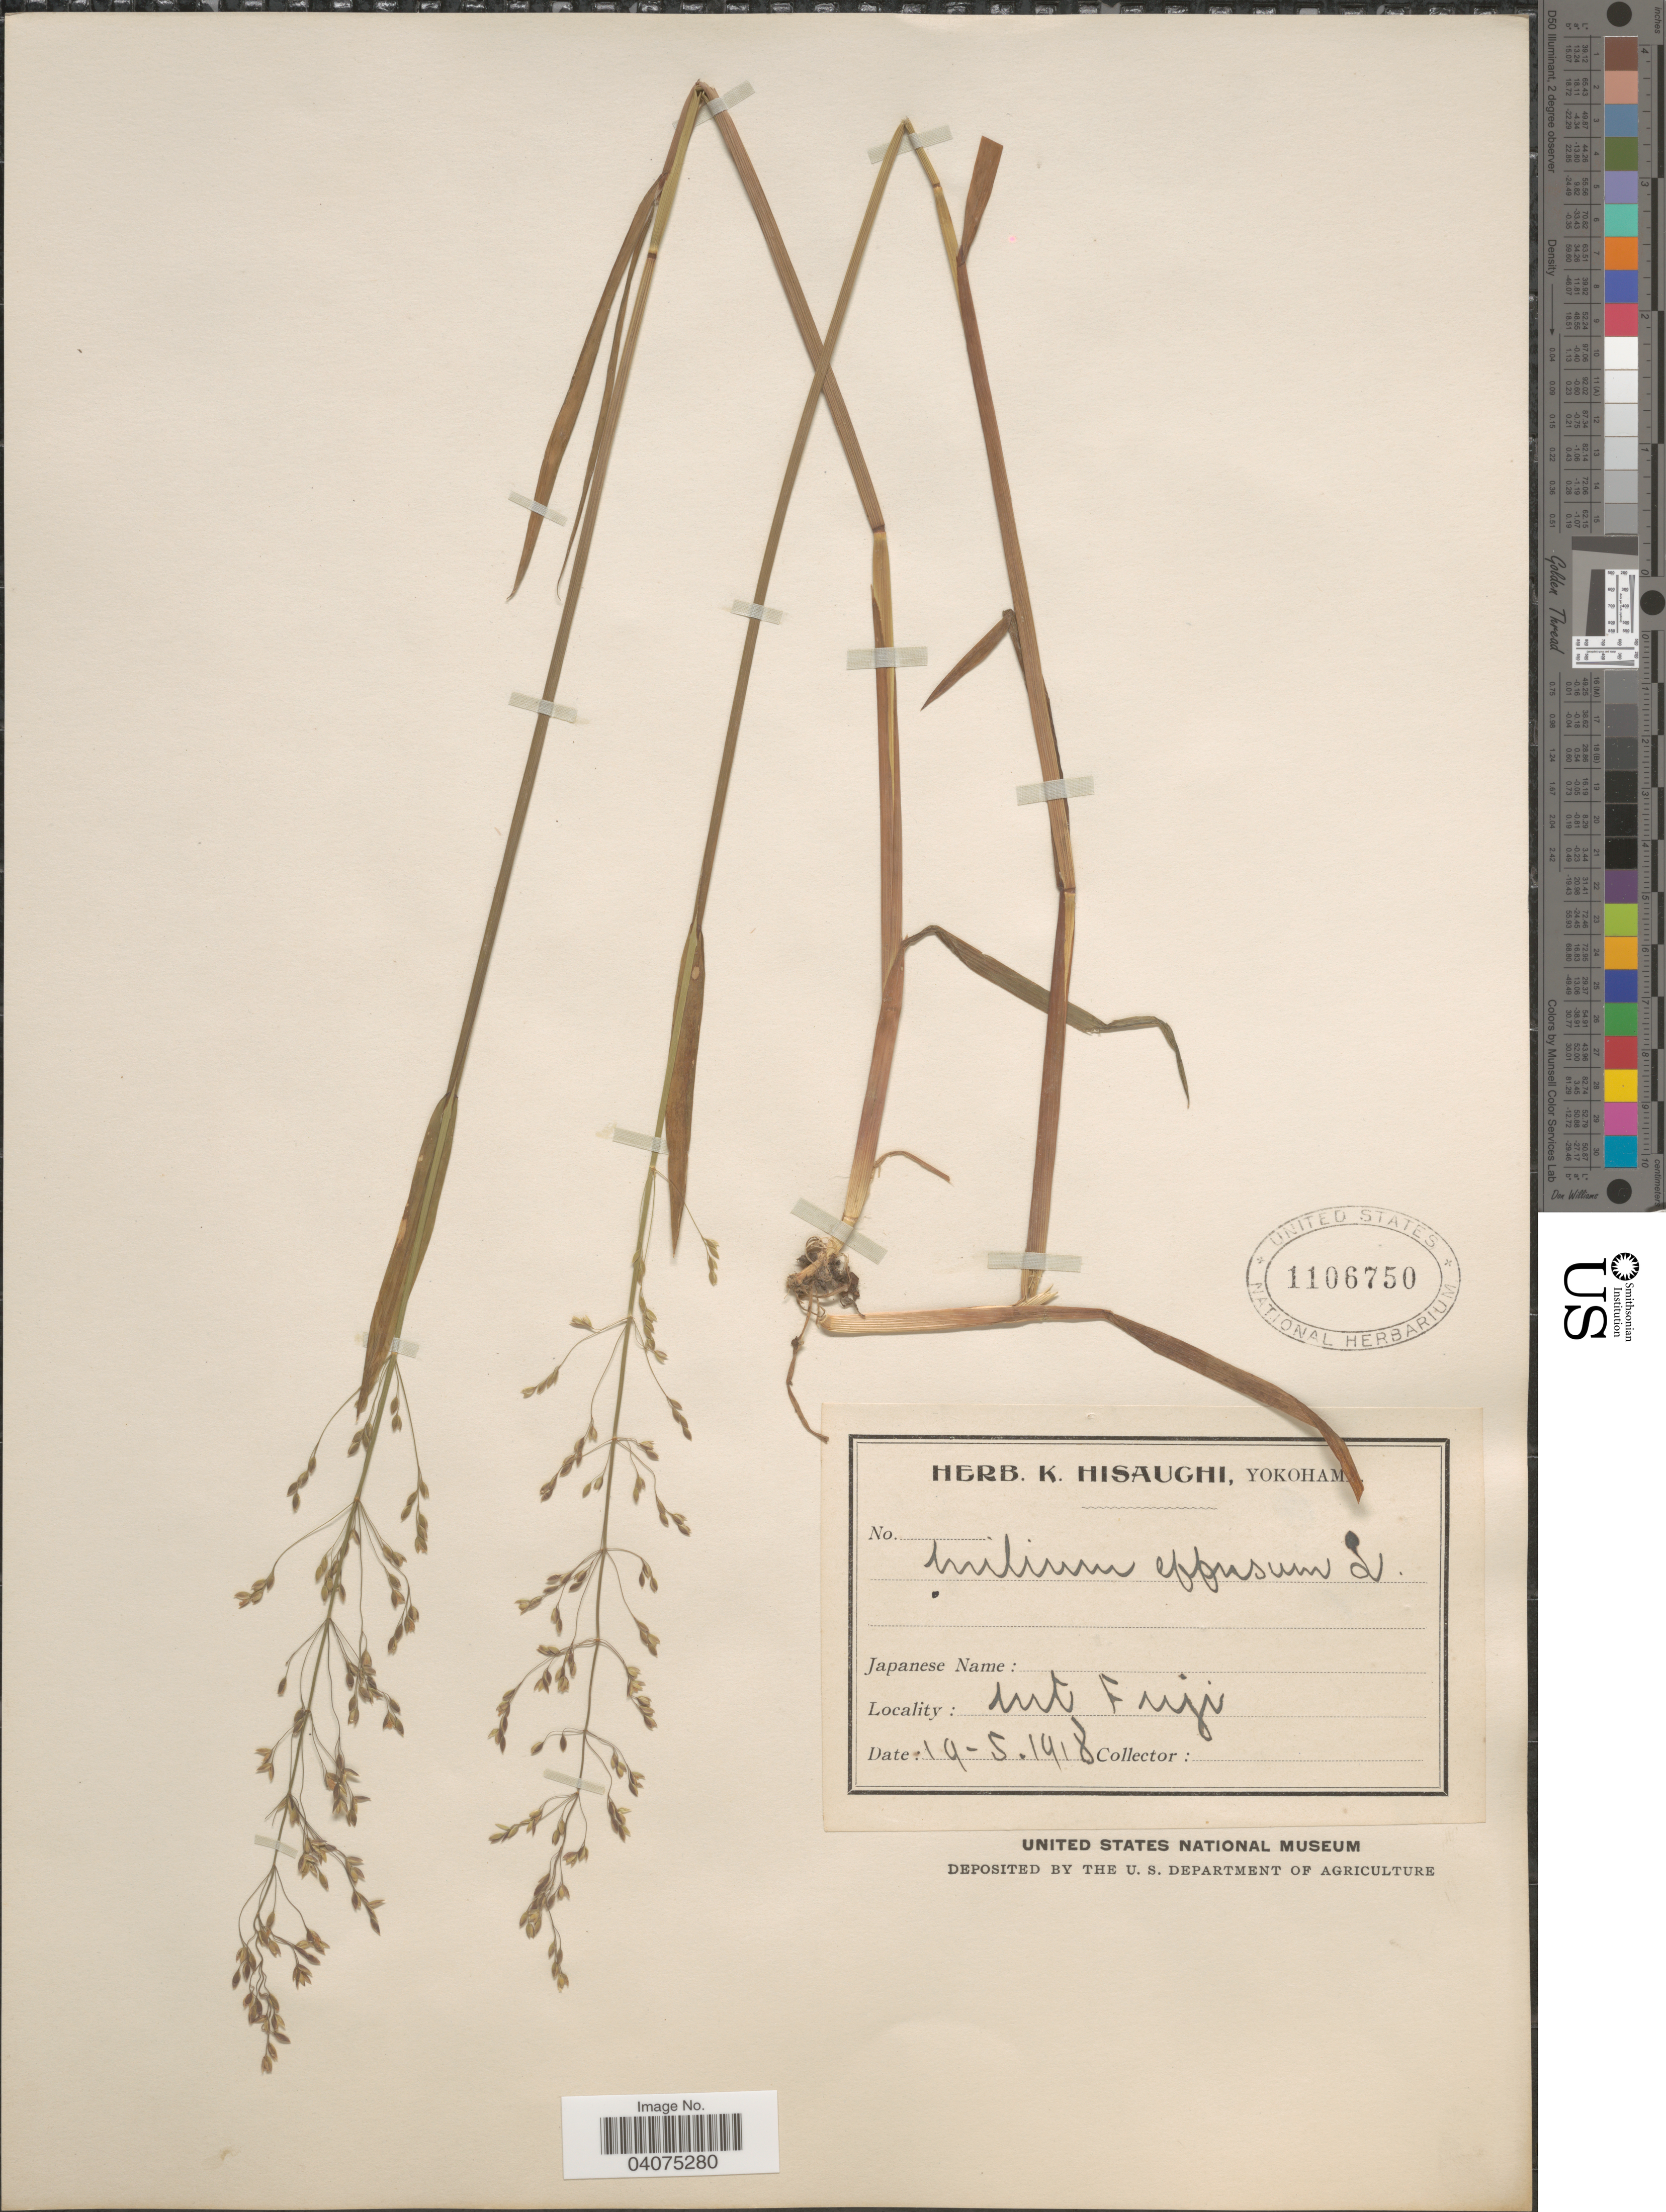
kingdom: Plantae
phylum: Tracheophyta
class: Liliopsida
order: Poales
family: Poaceae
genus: Milium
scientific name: Milium effusum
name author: L.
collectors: ex herb. Hisaughi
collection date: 1918-05-19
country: Japan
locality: Mt Fuji.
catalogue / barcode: US 1106750